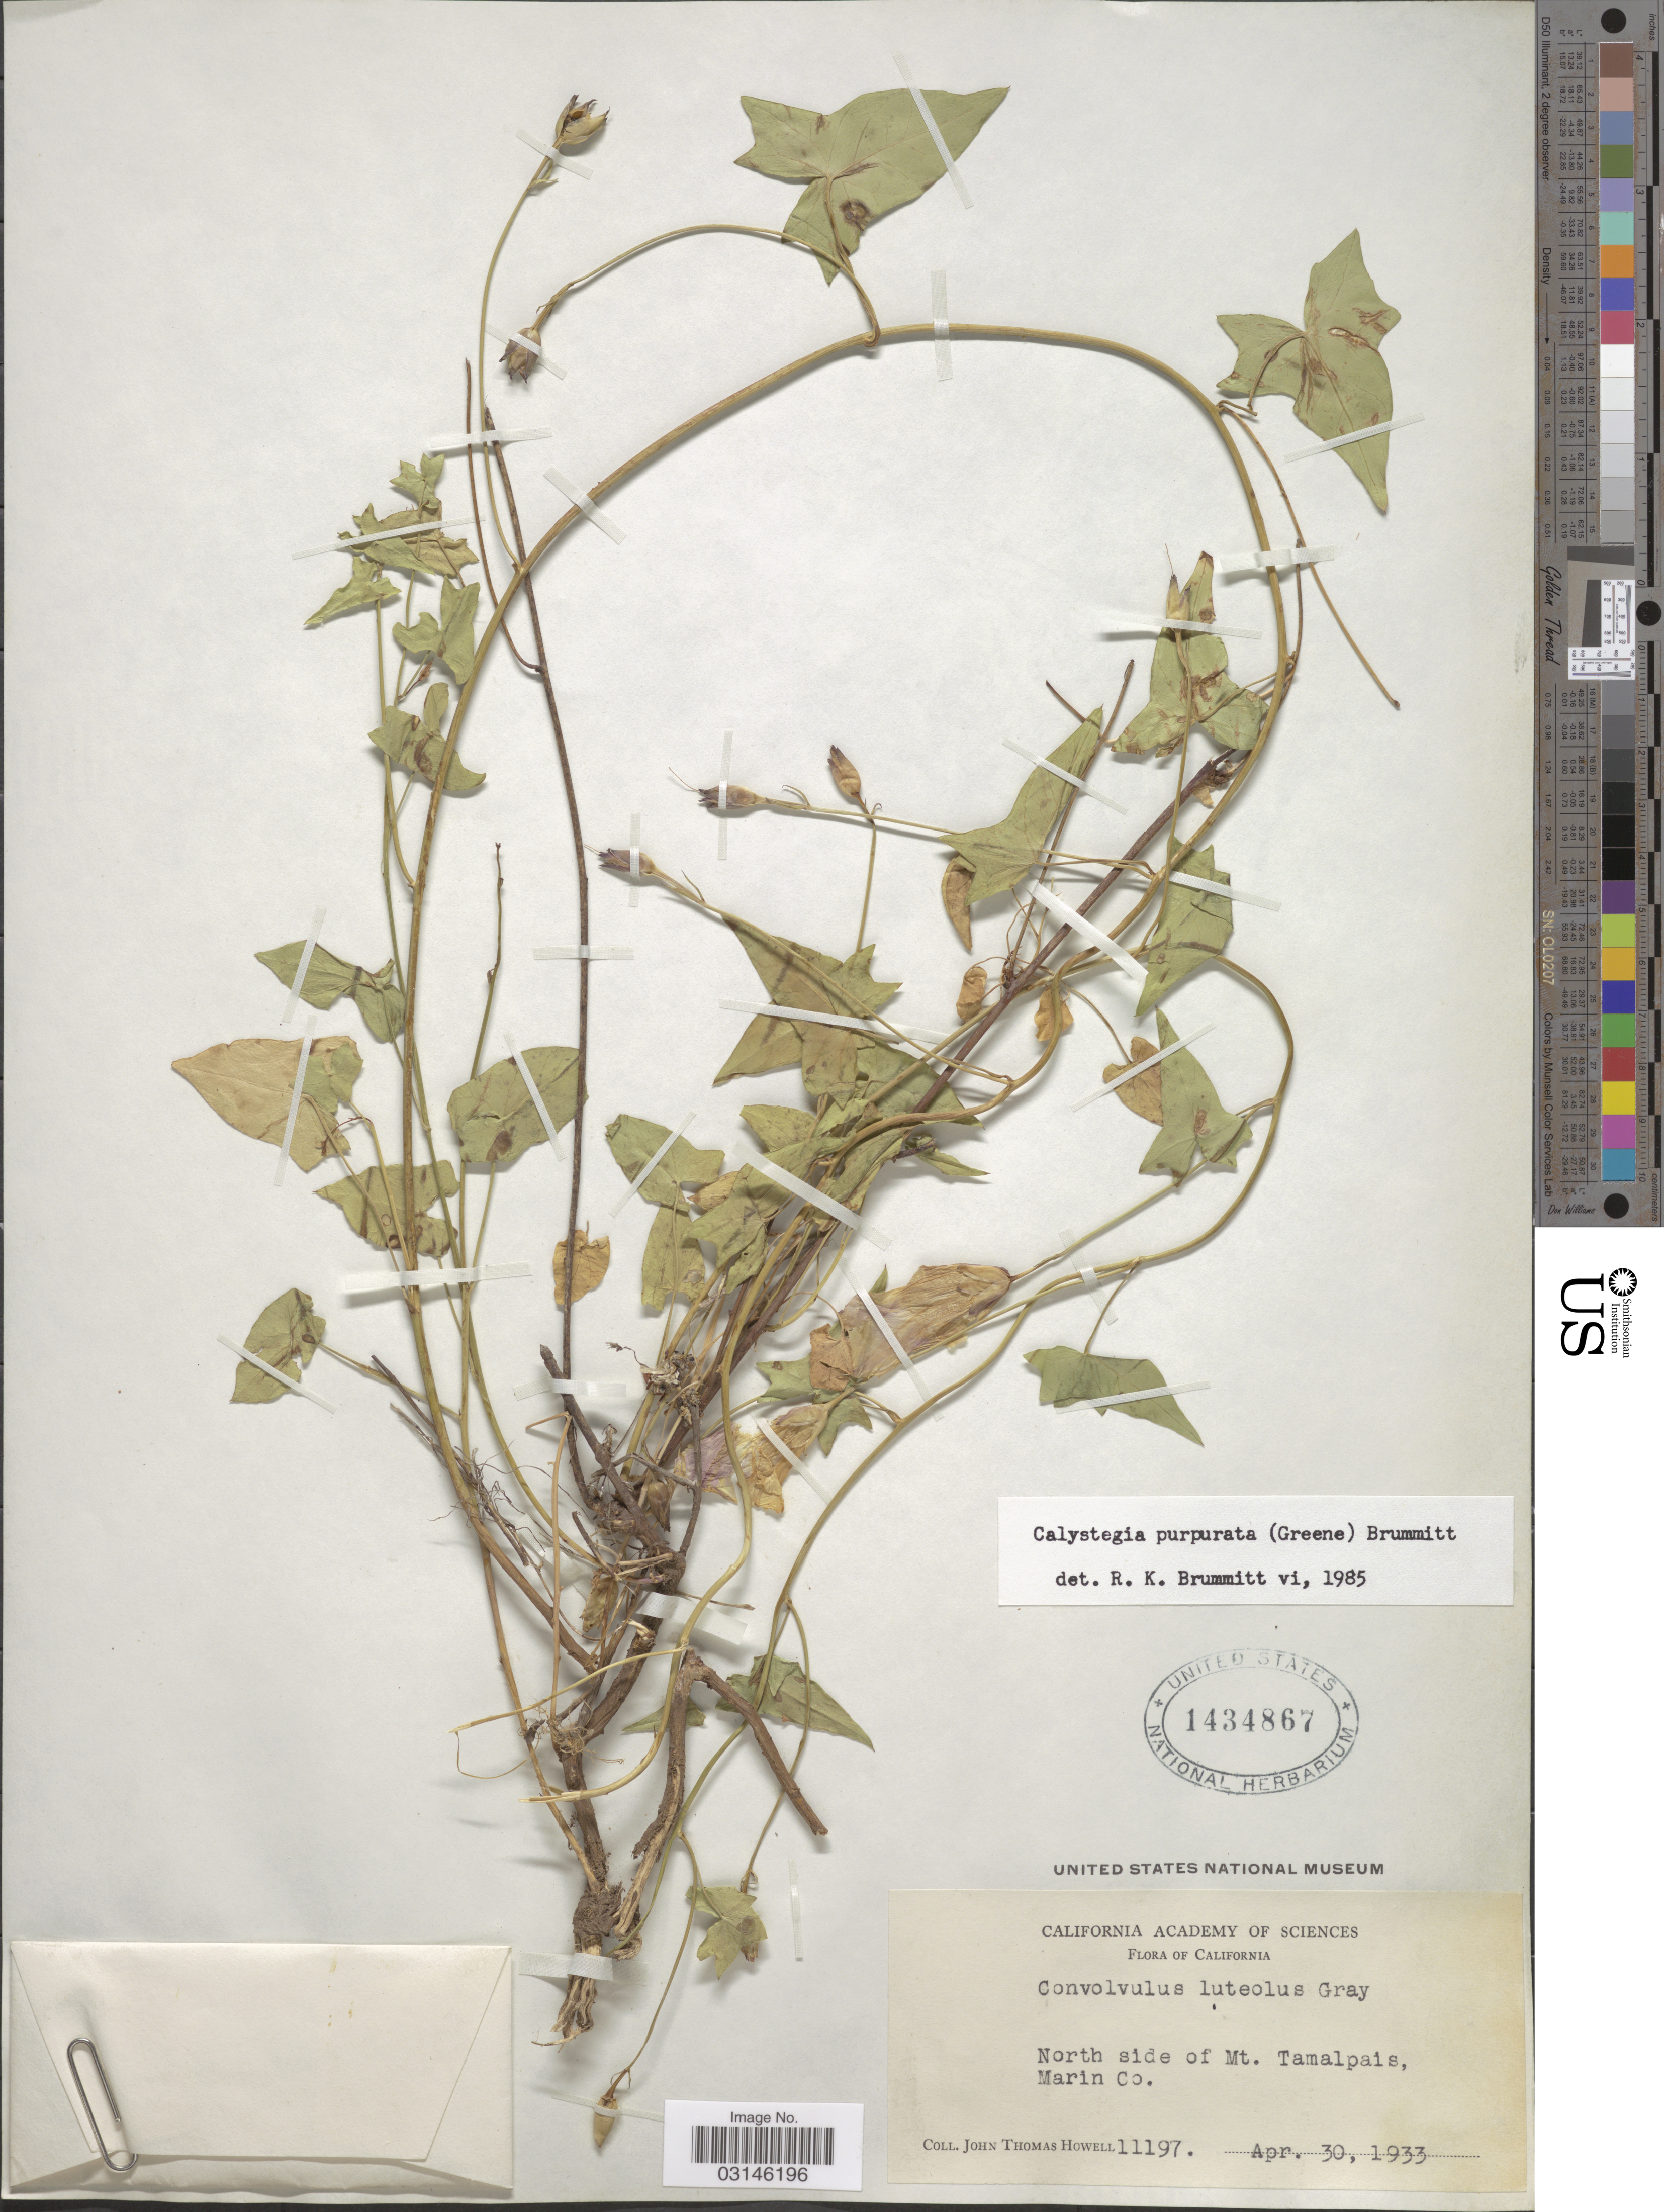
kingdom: Plantae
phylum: Tracheophyta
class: Magnoliopsida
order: Solanales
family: Convolvulaceae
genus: Calystegia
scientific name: Calystegia purpurata subsp. purpurata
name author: (Greene) Brummitt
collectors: J. T. Howell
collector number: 11197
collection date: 1933-04-30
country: United States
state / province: California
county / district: Marin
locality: North side of Mt. Tamalpais, Marin Co.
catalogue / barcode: US 1434867